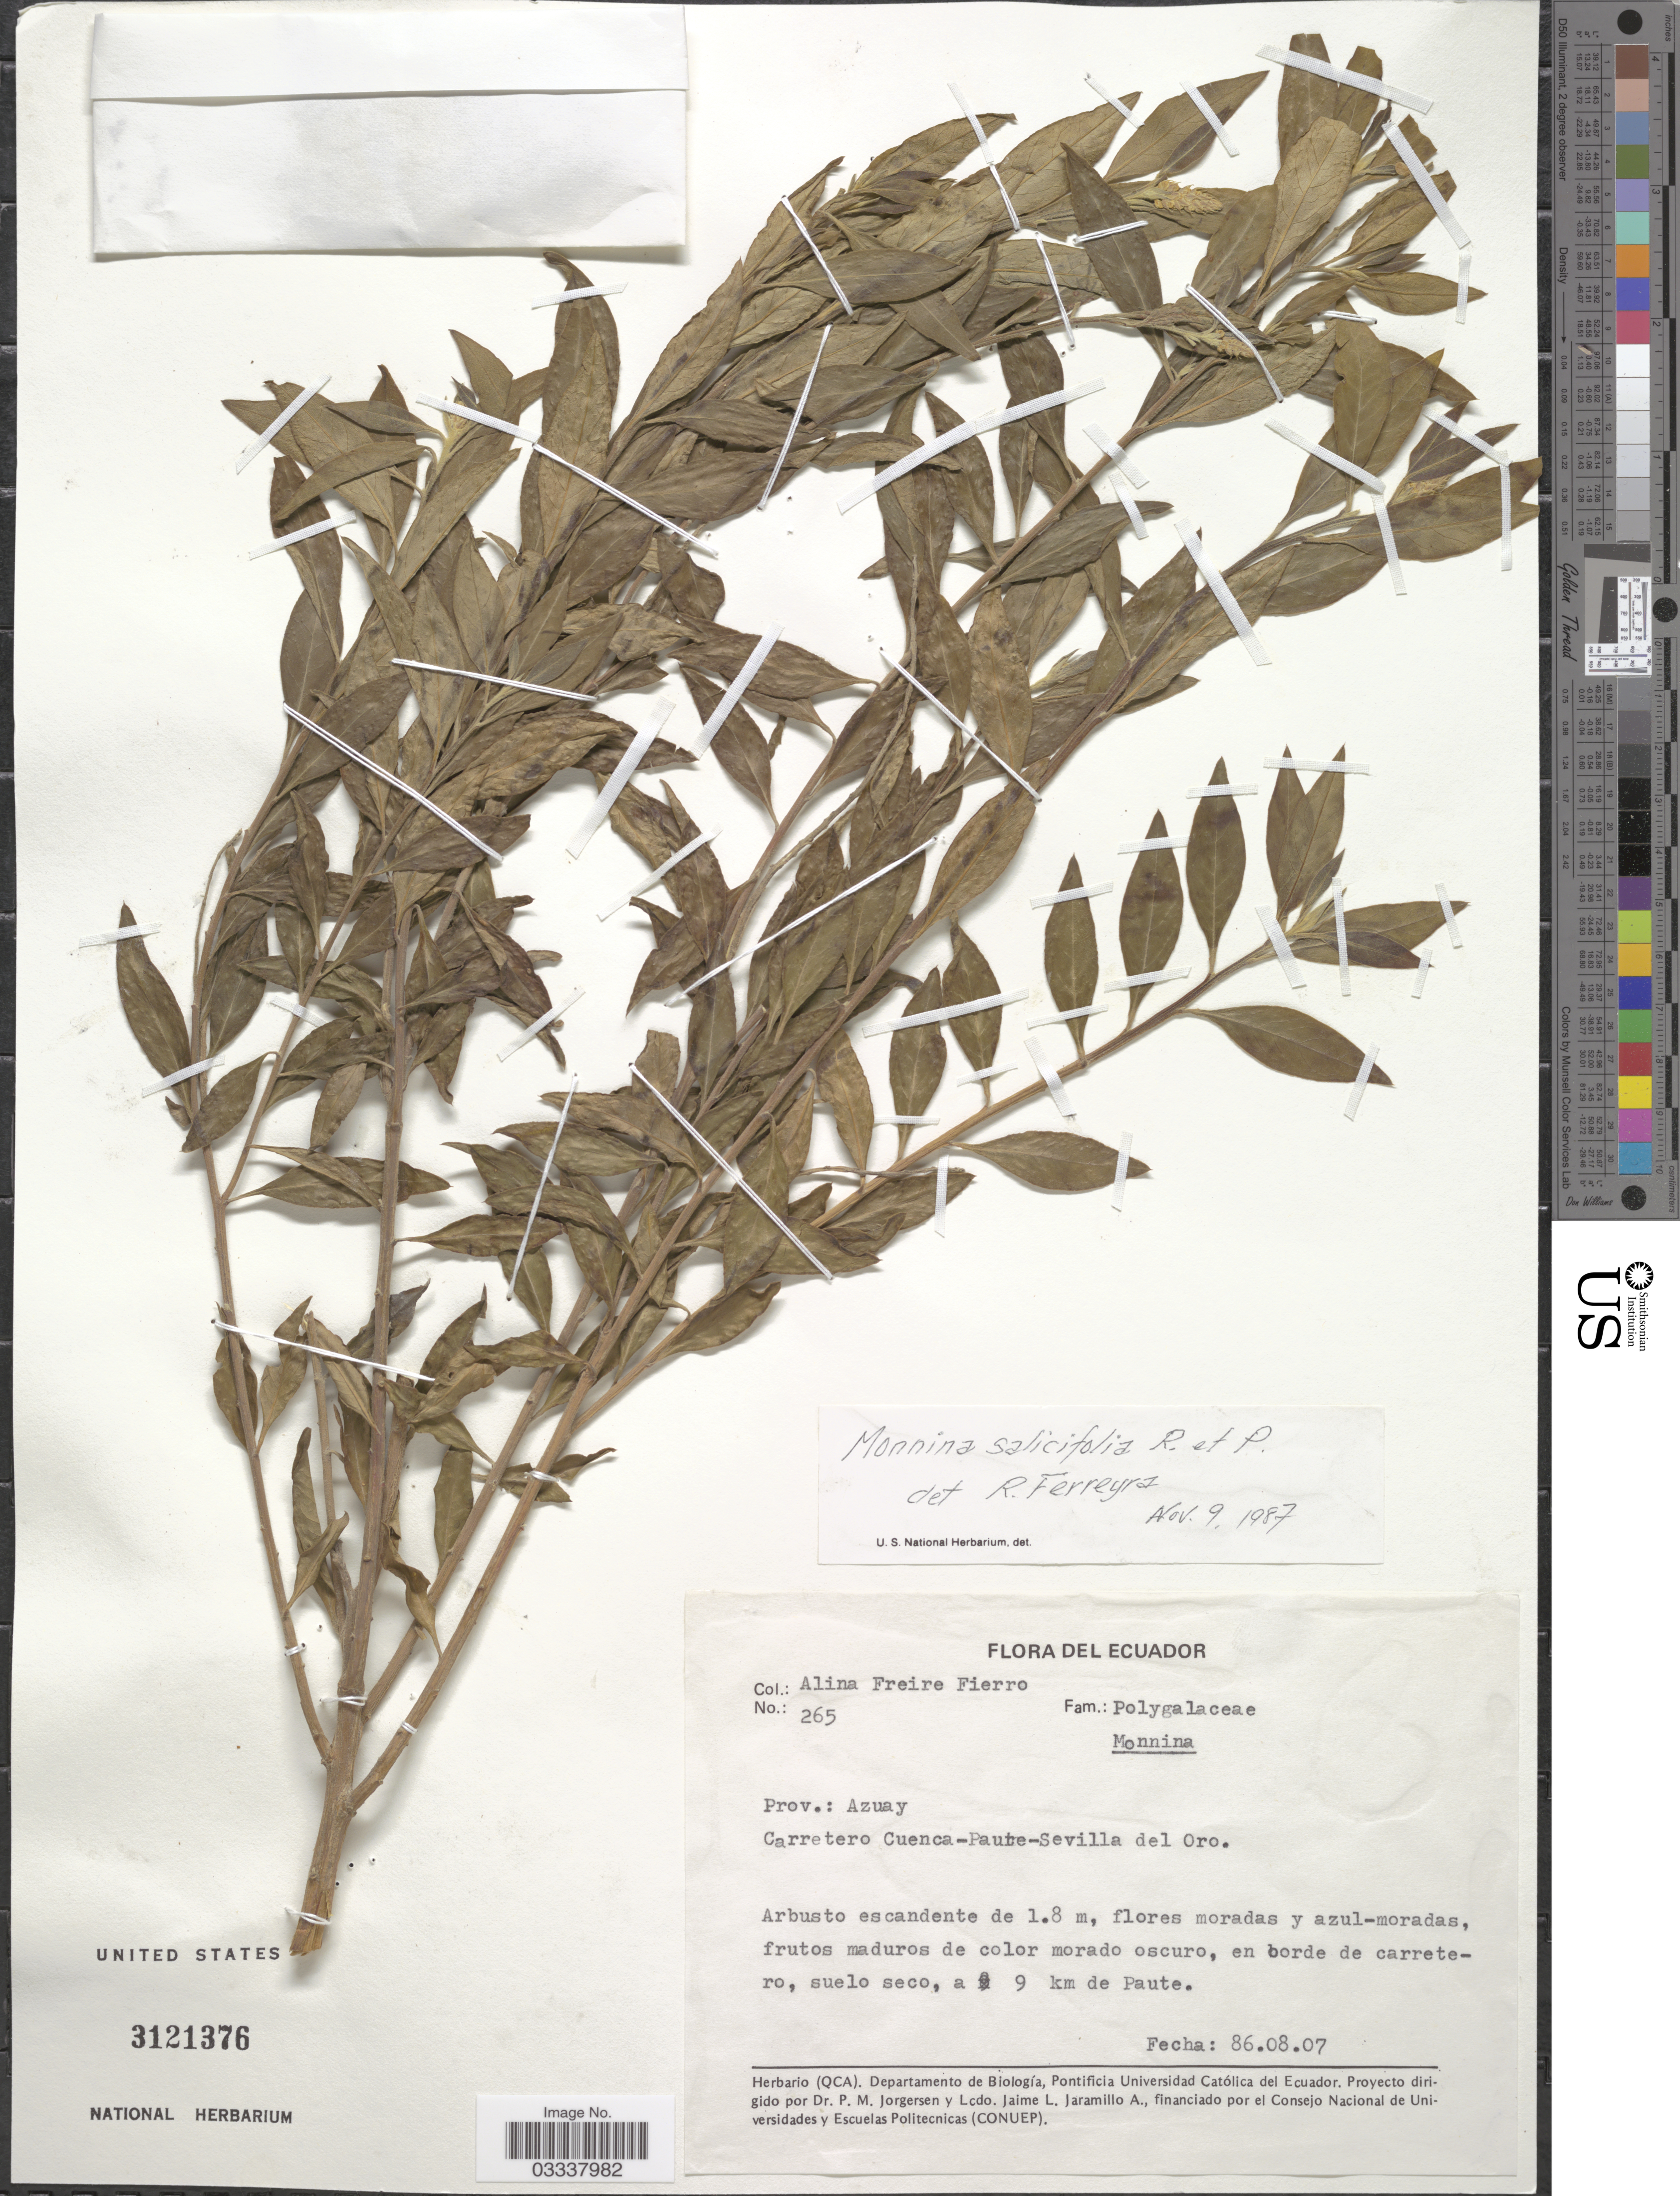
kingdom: Plantae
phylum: Tracheophyta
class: Magnoliopsida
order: Fabales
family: Polygalaceae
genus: Monnina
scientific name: Monnina salicifolia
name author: Ruiz & Pav.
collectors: A. Freire-Fierro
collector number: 265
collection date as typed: Transcribed d/m/y: 7/8/86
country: Ecuador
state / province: Azuay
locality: Carretero Cuenca-Paute-Sevilla del Oro, a 9 km de Paute.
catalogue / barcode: US 3121376